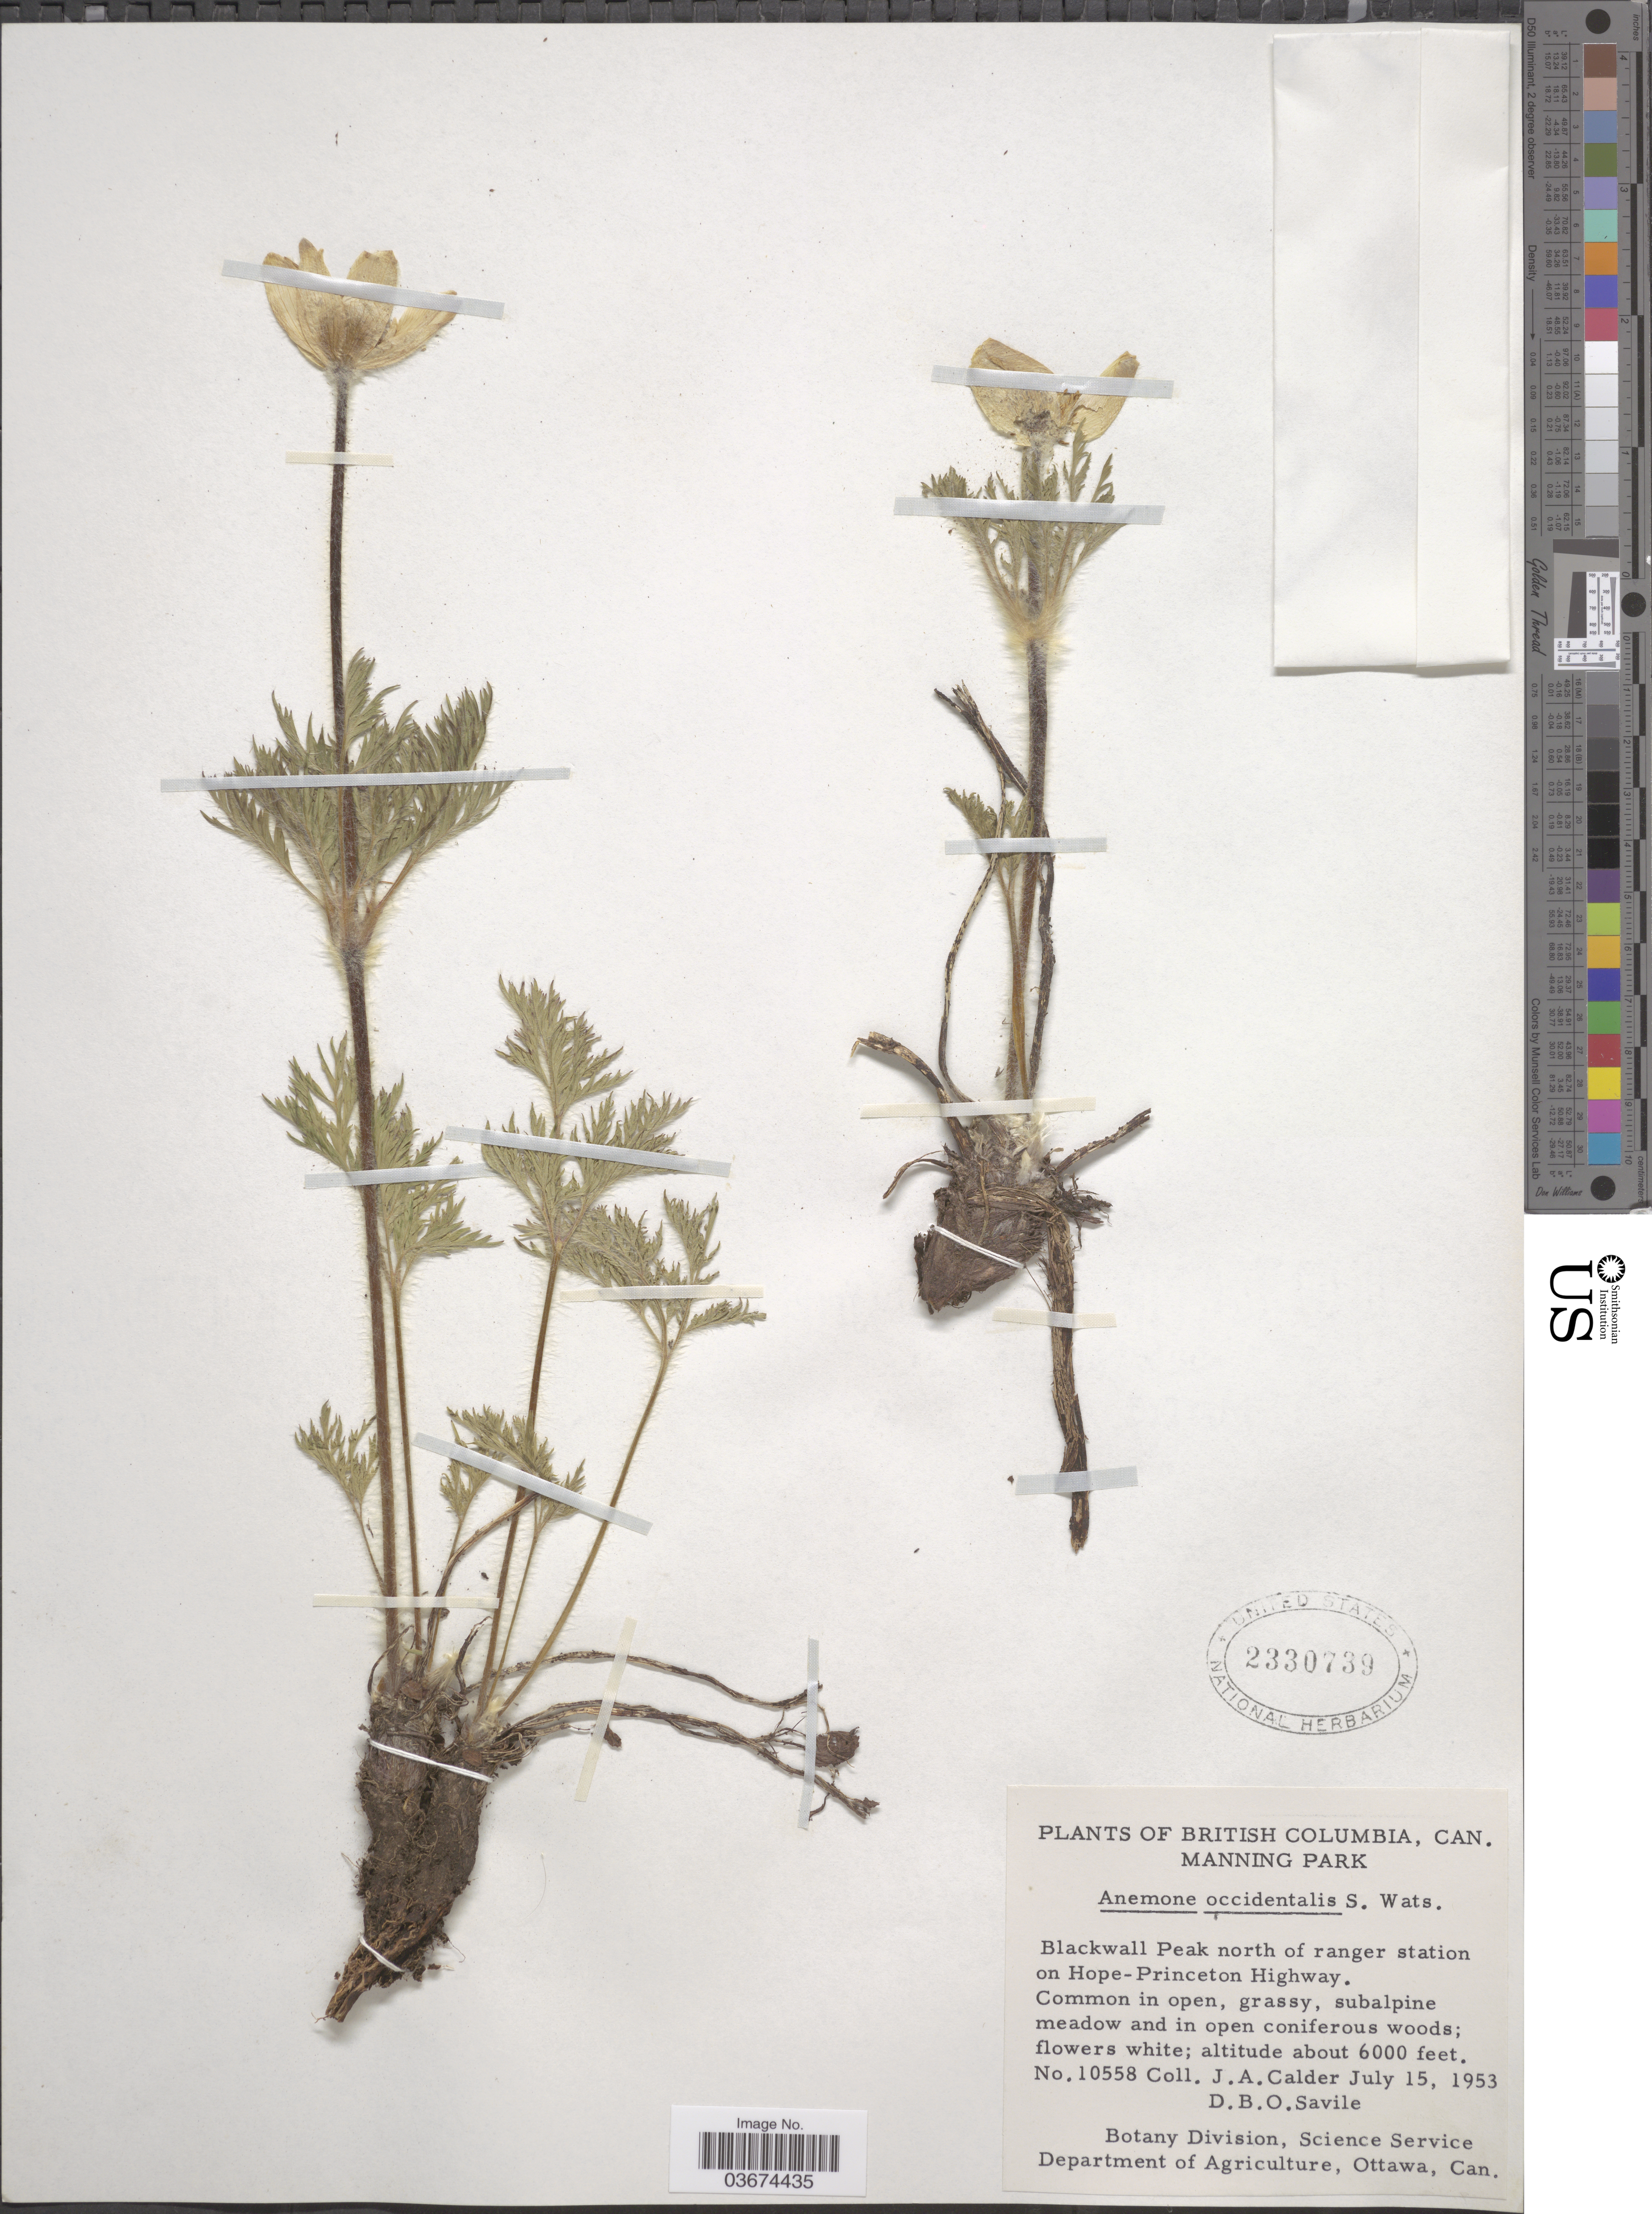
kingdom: Plantae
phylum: Tracheophyta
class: Magnoliopsida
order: Ranunculales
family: Ranunculaceae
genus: Pulsatilla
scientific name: Pulsatilla occidentalis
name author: (S. Watson) Freyn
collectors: J. A. Calder & D. Savile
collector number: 10558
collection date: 1953-07-15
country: Canada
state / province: British Columbia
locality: Manning Creek. Blackwell Peak north of ranger station on Hope-Princeton Highway.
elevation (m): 1829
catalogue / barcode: US 2330739